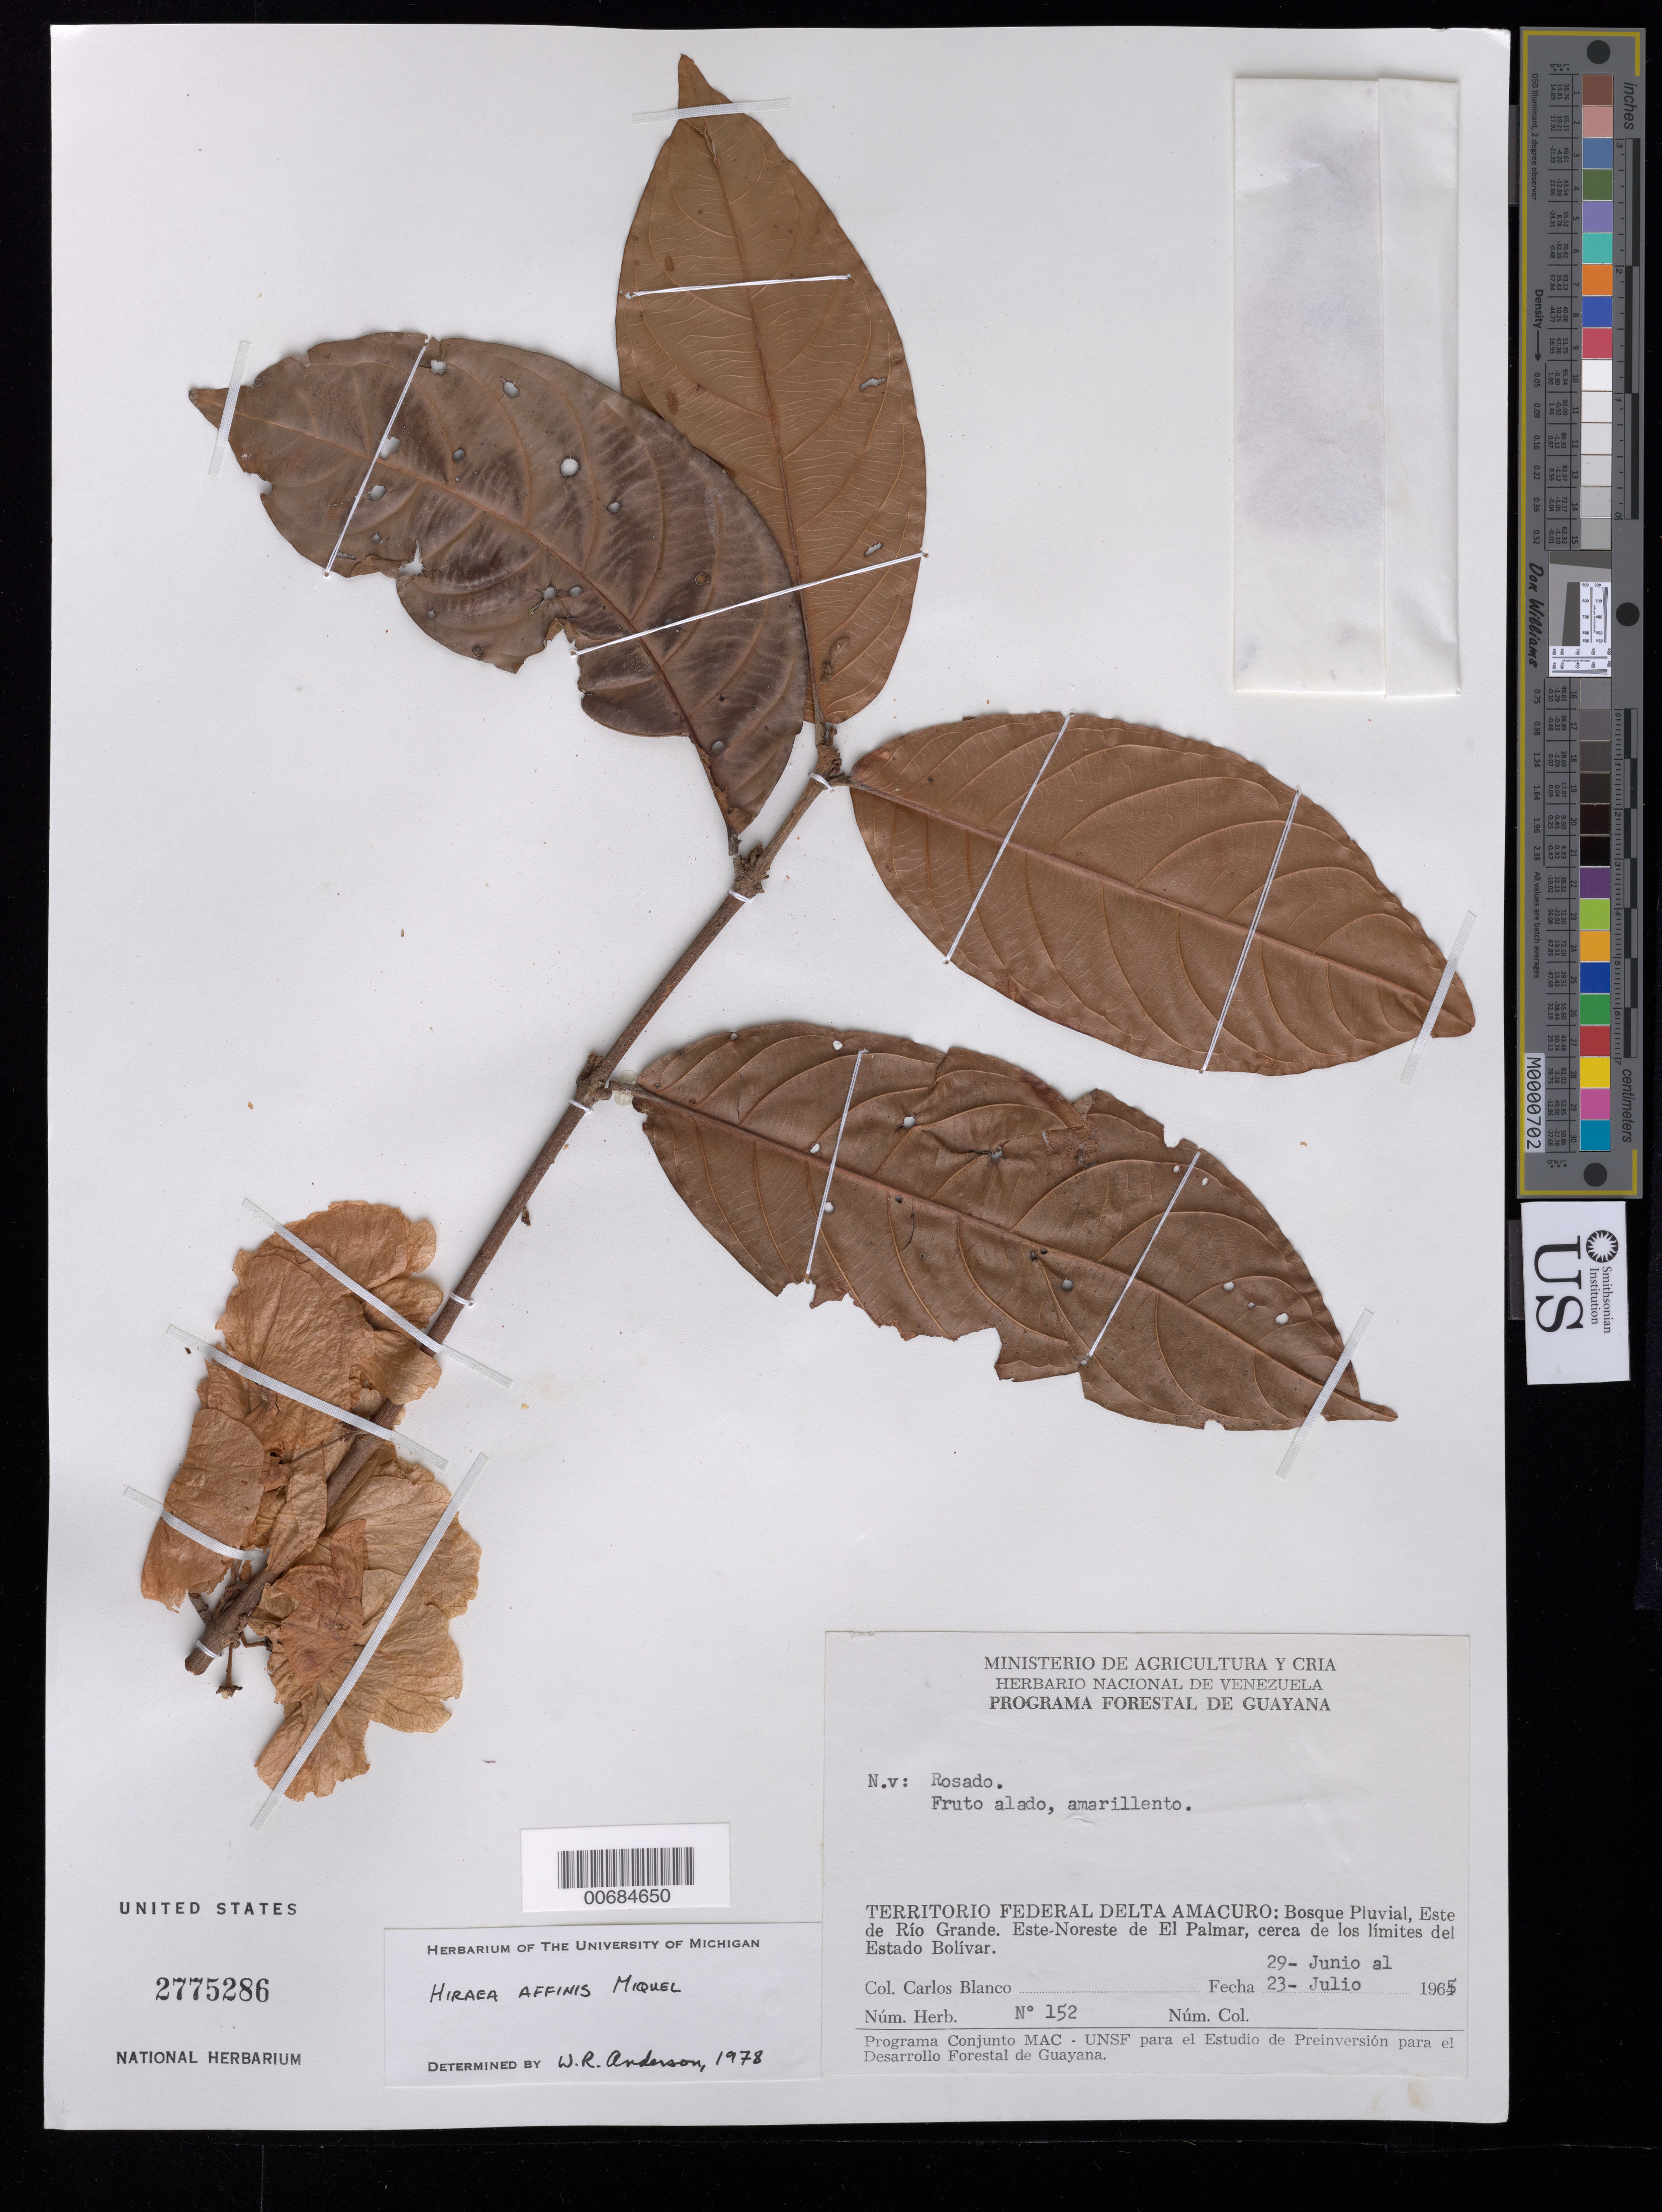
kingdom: Plantae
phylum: Tracheophyta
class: Magnoliopsida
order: Malpighiales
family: Malpighiaceae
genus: Hiraea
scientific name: Hiraea affinis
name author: Miq.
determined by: Anderson, W. R., (MICH), University of Michigan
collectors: C. A. Blanco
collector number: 152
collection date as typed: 29-Jun-65 to 23-Jul-65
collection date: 1965-06-29/1965-07-23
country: Venezuela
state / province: Delta Amacuro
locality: Río Grande, Este de; Este-Noreste de El Palmar, cerca de los limites del Estado Bolívar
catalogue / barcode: US 2775286